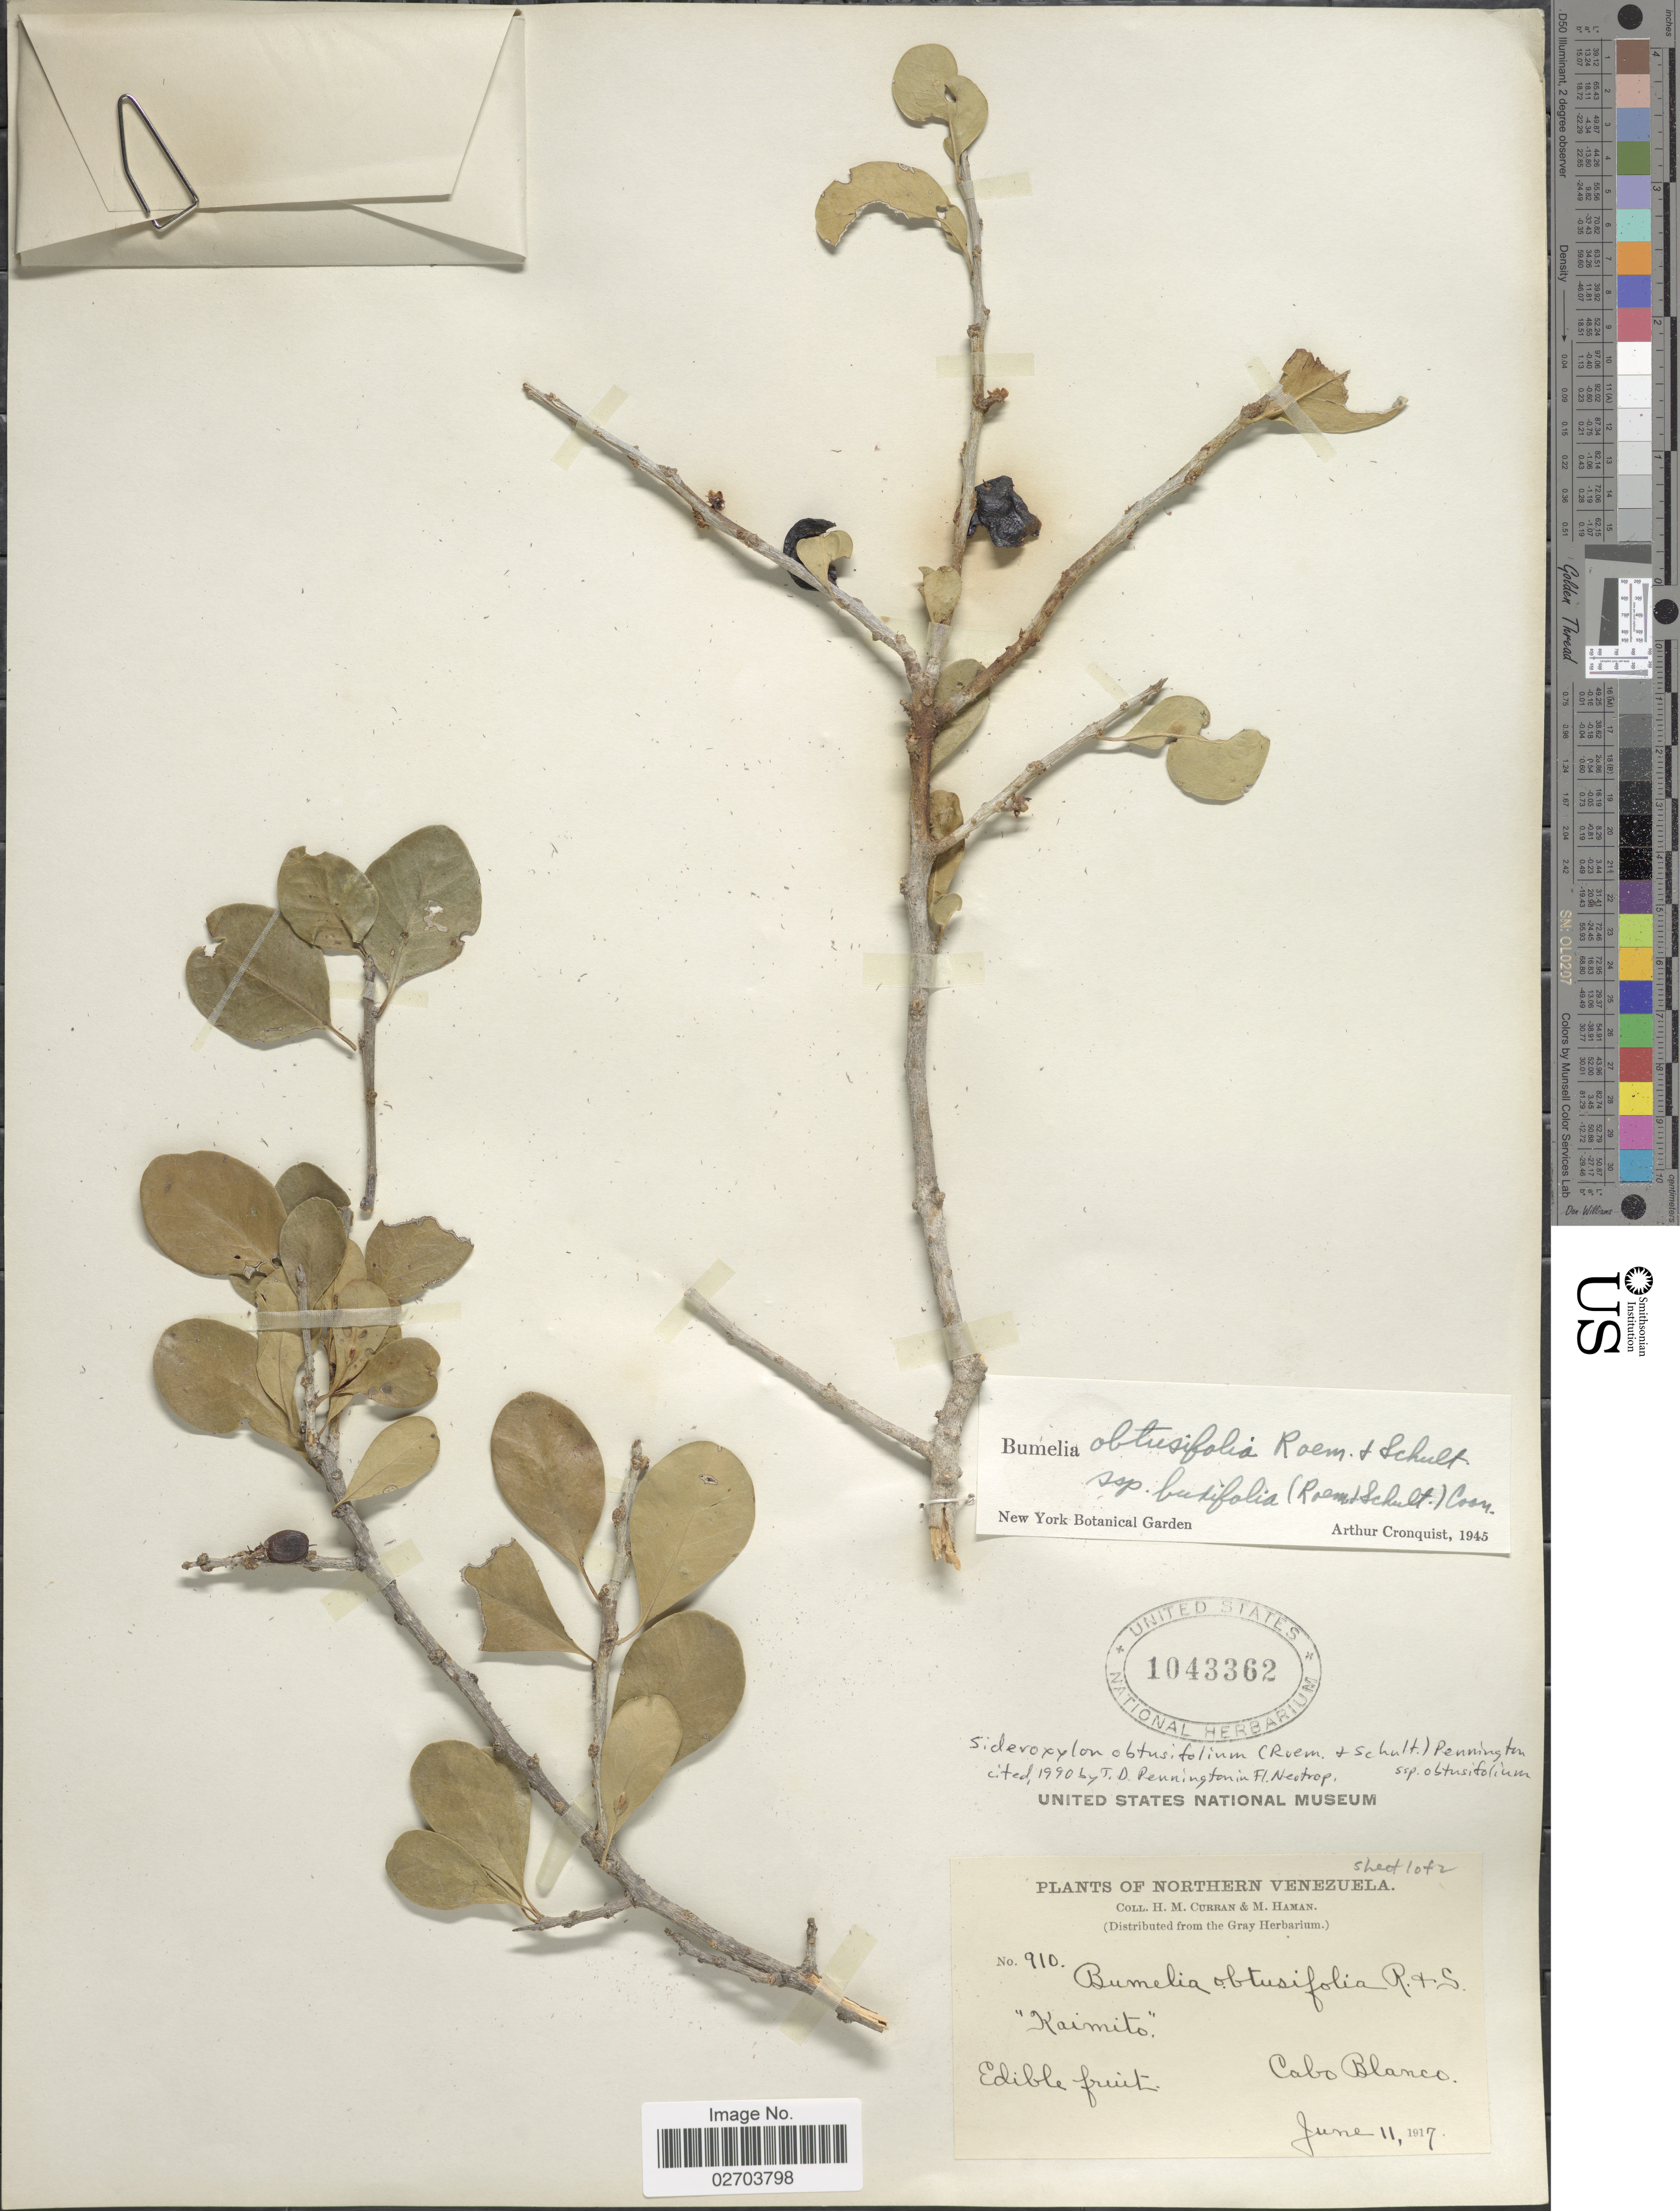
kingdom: Plantae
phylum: Tracheophyta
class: Magnoliopsida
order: Ericales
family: Sapotaceae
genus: Sideroxylon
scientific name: Sideroxylon obtusifolium subsp. obtusifolium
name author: (Roem. & Schult.) T.D. Penn.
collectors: H. M. Curran & M. Haman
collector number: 910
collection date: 1917-06-11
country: Venezuela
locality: Cabo Blanco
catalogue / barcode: US 1043362